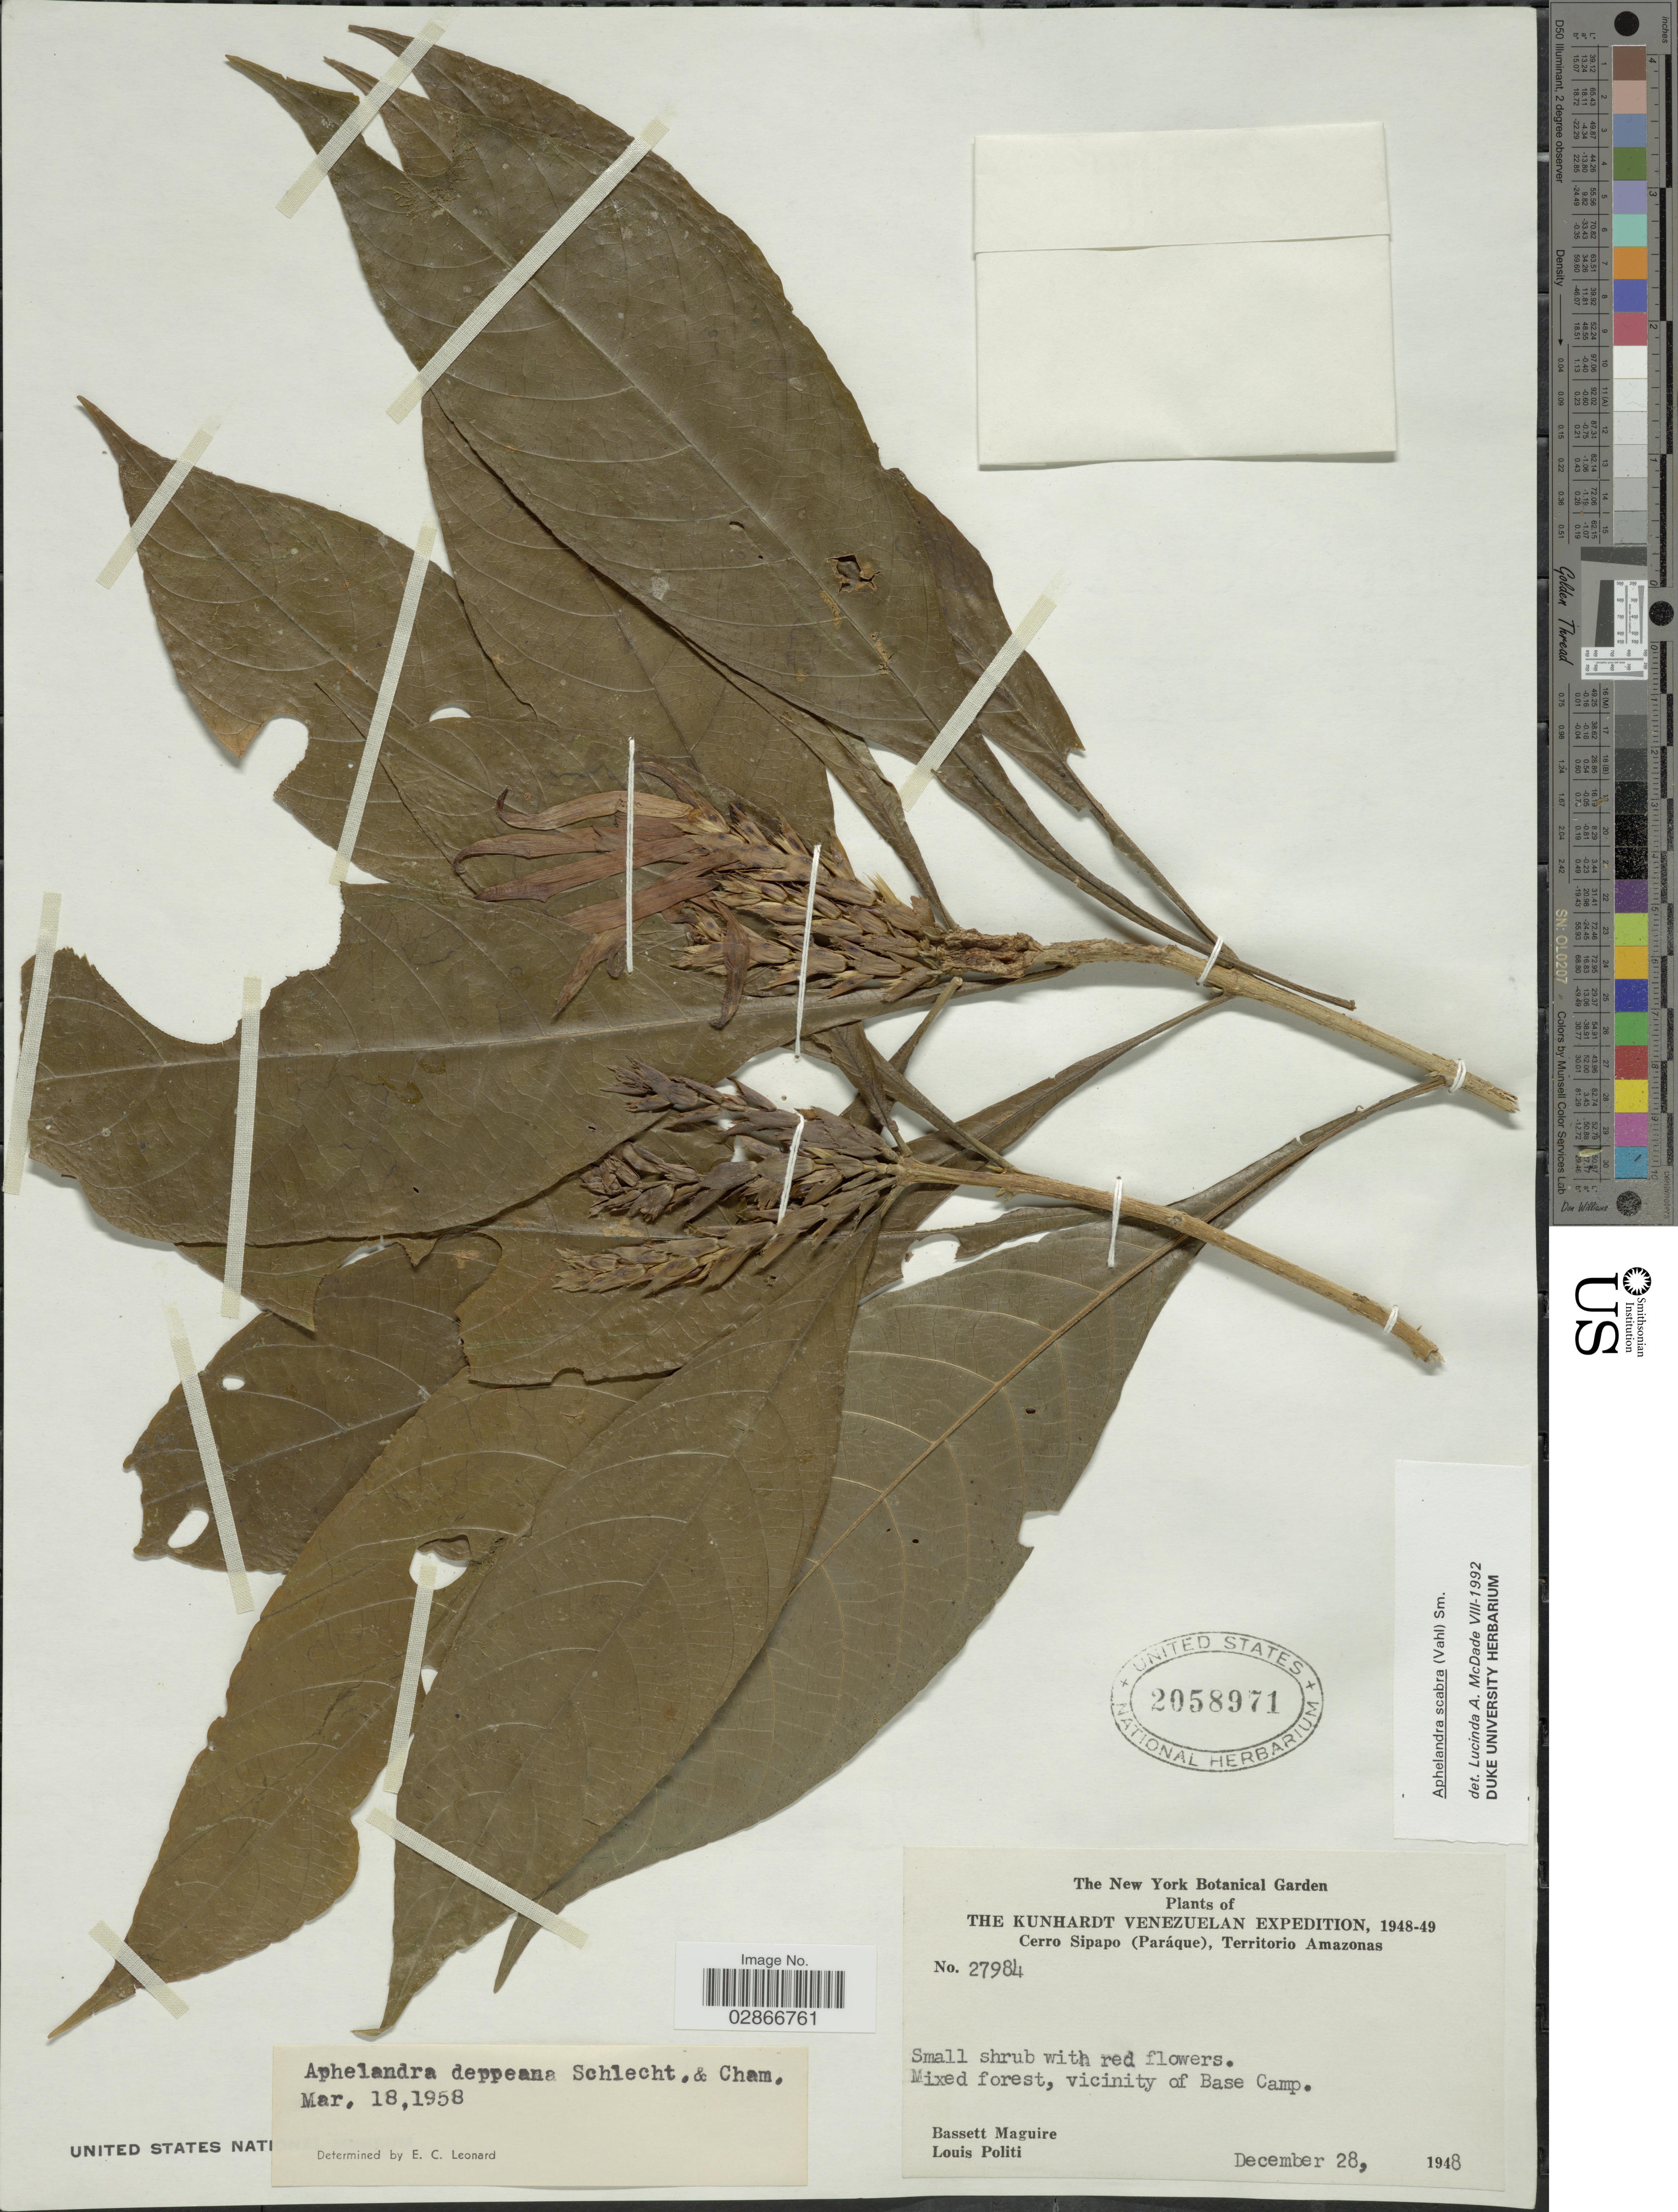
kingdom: Plantae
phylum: Tracheophyta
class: Magnoliopsida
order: Lamiales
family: Acanthaceae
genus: Aphelandra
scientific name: Aphelandra deppeana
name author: Schltdl. & Cham.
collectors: B. Maguire & L. Politi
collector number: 27984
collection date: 1948-12-28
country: Venezuela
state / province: Amazonas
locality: Cerro Sipapo (Paráque), Territorio Amazonas, vicinity of Base Camp.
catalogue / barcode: US 2058971